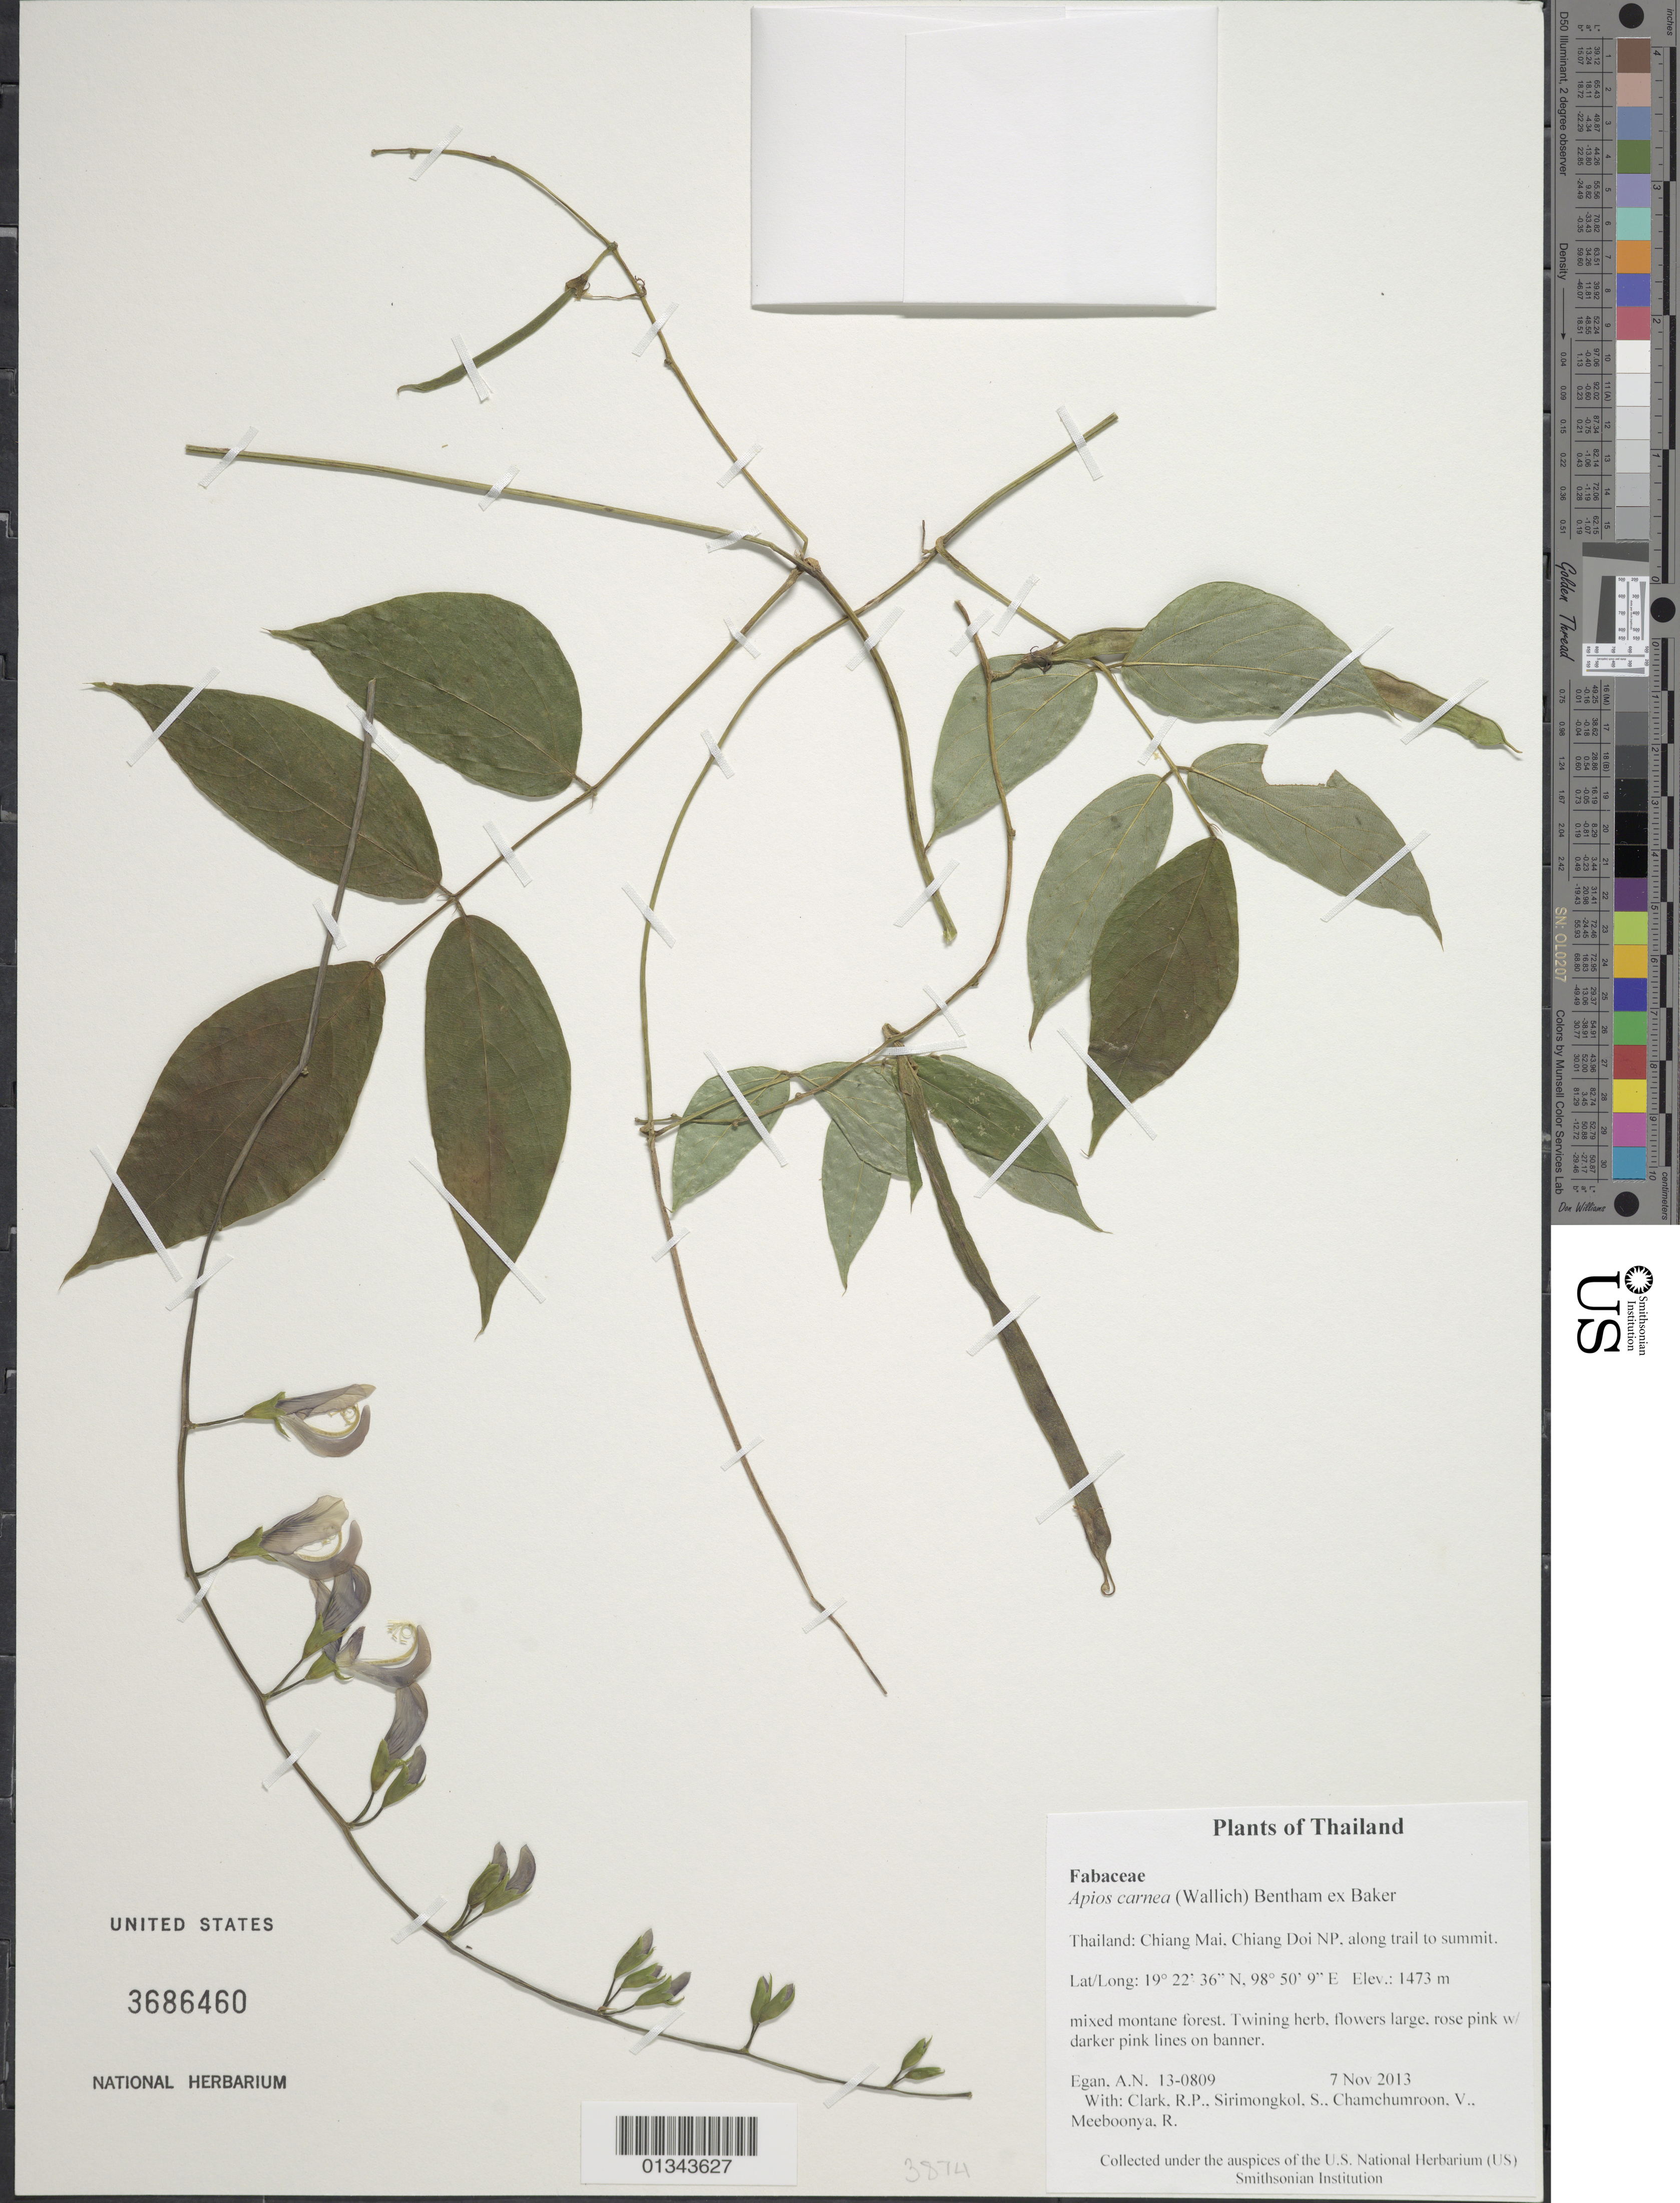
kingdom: Plantae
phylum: Tracheophyta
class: Magnoliopsida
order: Fabales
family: Fabaceae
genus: Apios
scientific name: Apios carnea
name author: (Wall.) Benth. ex Baker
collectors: A. N. Egan, R. P. Clark, S. Sirimongkol, V. Chamchumroon & R. Meeboonya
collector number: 13-0809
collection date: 2013-11-07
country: Thailand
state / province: Chiang Mai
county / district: Mueang Chiang Mai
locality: Chiang Doi NP, along trail to summit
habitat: mixed montane forest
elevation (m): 1473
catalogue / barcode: US 3686460